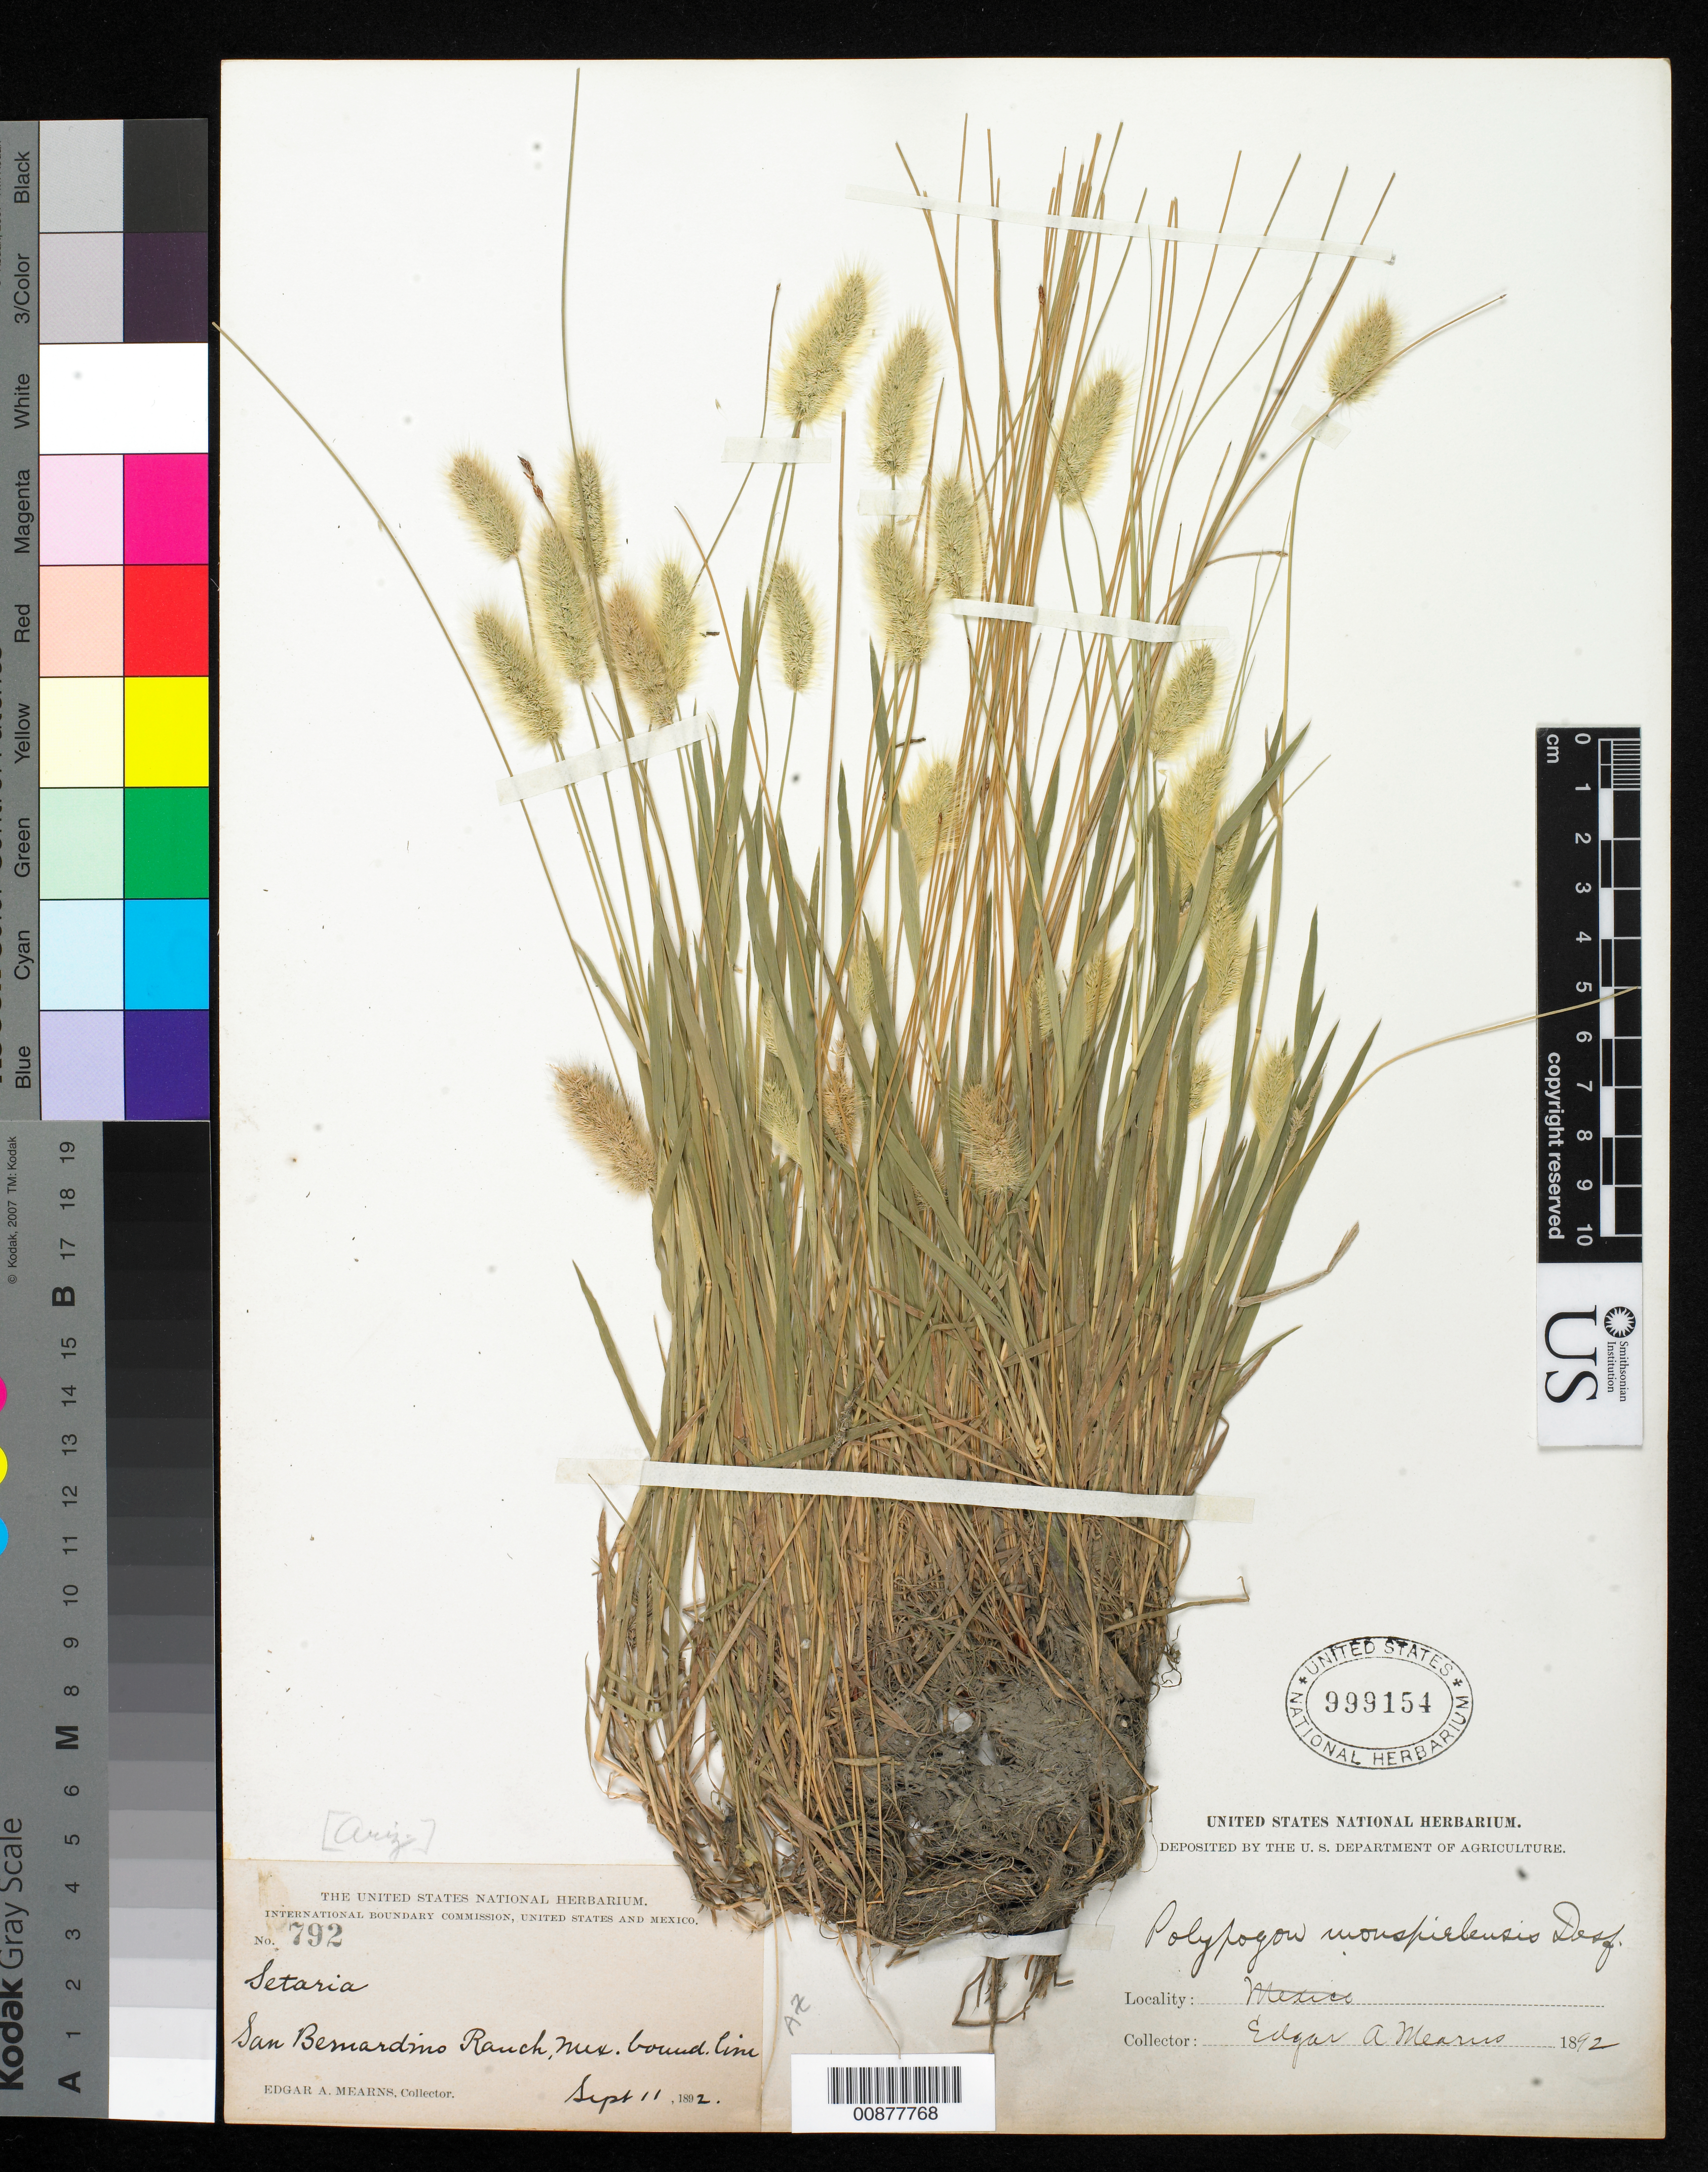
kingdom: Plantae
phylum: Tracheophyta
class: Liliopsida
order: Poales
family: Poaceae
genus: Polypogon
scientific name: Polypogon monspeliensis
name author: (L.) Desf.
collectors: E. A. Mearns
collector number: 792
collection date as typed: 11 Sep 1892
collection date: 1892-09-11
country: United States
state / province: Arizona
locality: San Bernardino Ranch. Mexican Boundary Line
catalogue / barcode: US 999154